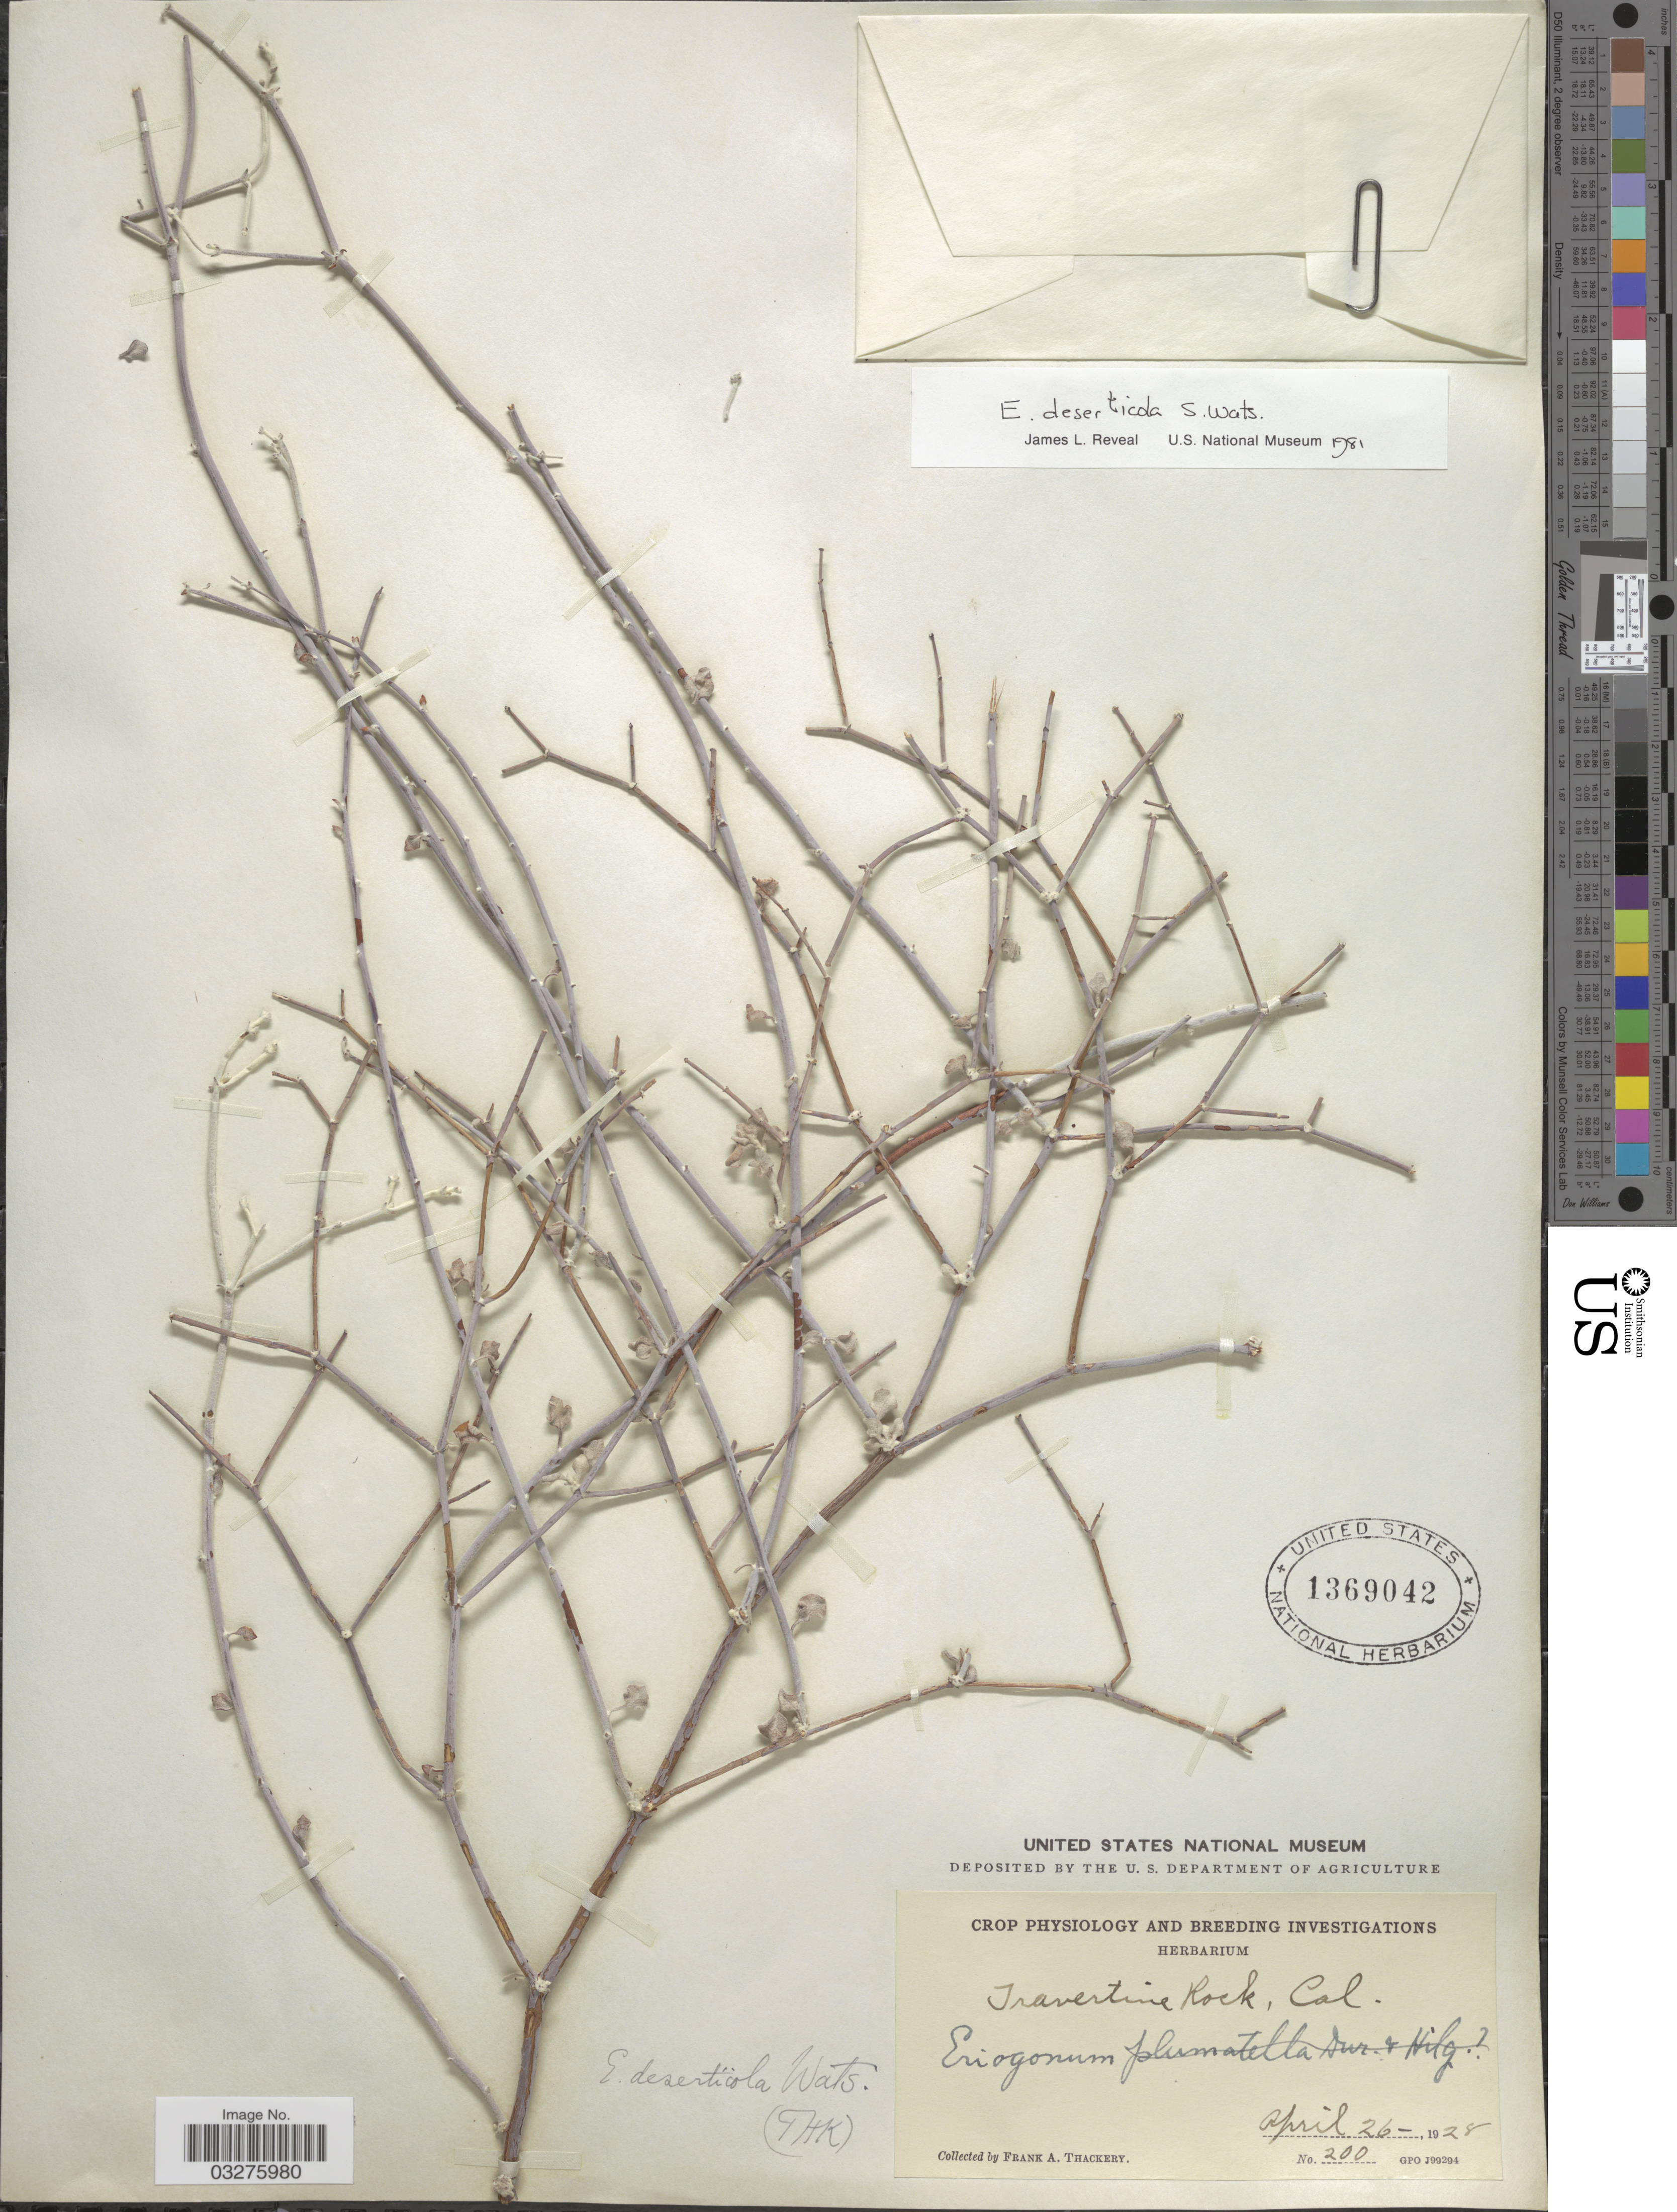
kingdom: Plantae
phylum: Tracheophyta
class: Magnoliopsida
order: Caryophyllales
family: Polygonaceae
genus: Eriogonum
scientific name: Eriogonum deserticola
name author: S. Watson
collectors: F. Thackery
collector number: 200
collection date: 1928-04-26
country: United States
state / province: California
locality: Travertine Rock.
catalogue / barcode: US 1369042